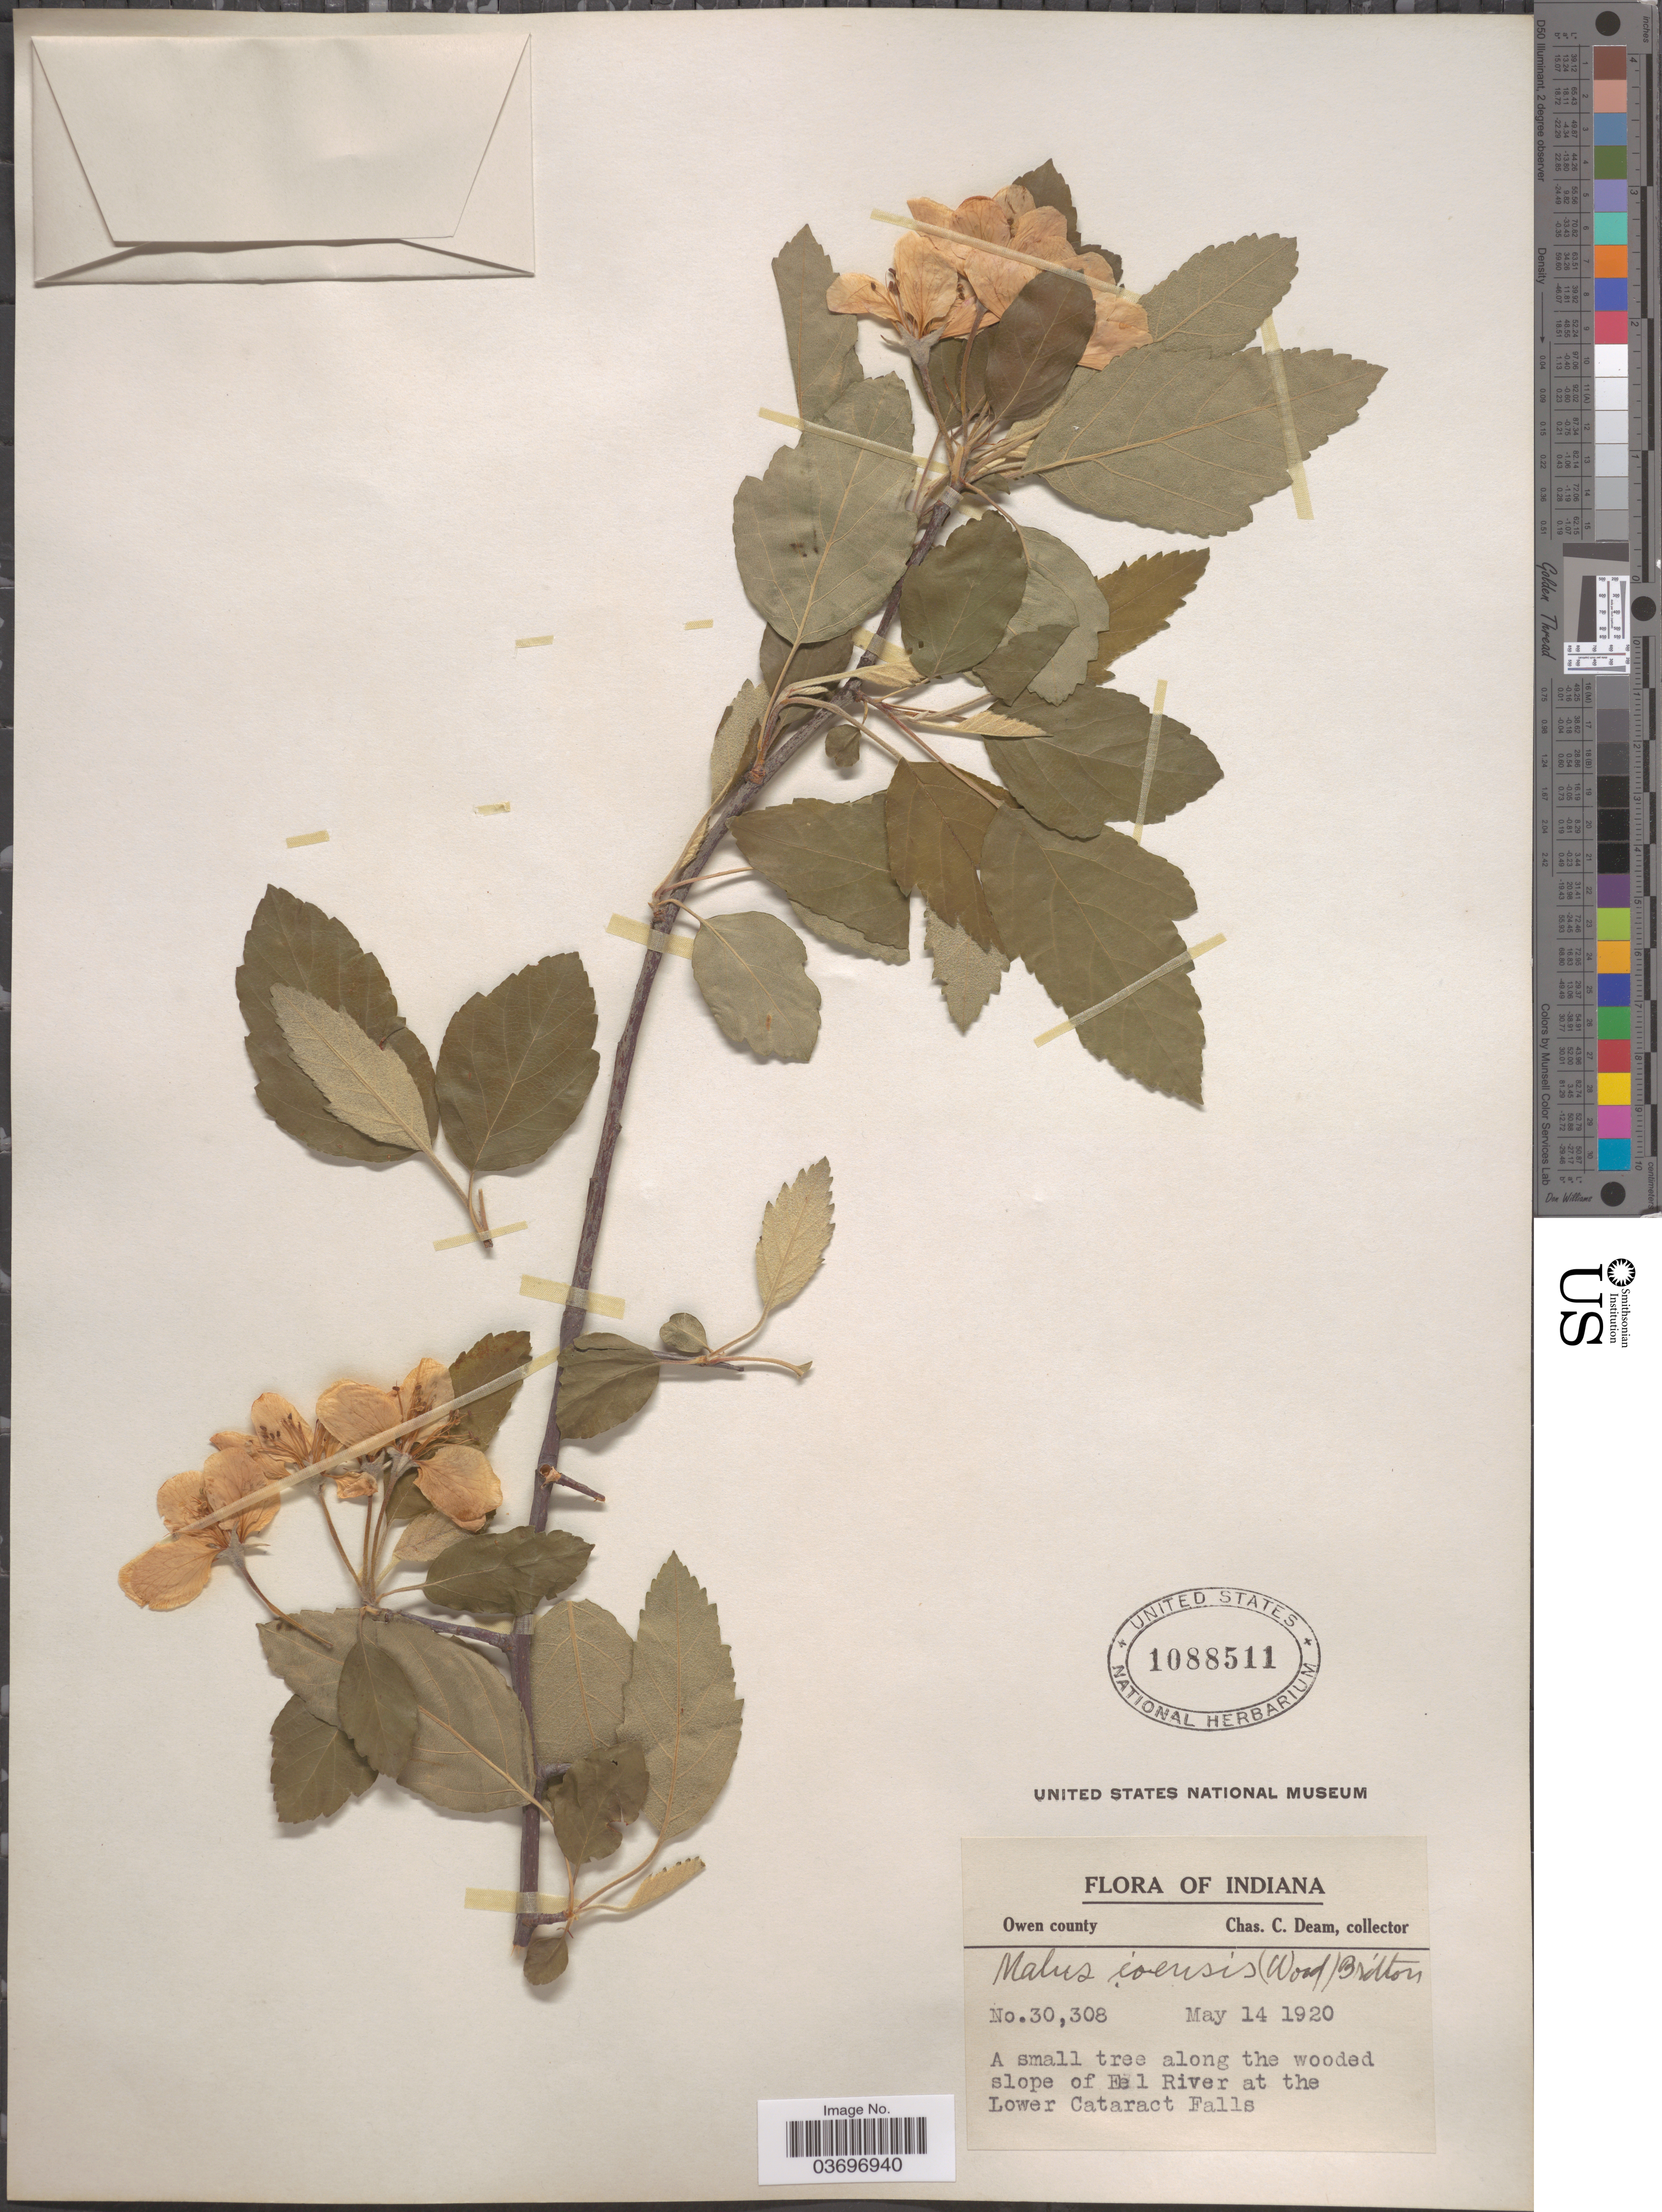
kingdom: Plantae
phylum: Tracheophyta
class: Magnoliopsida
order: Rosales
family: Rosaceae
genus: Malus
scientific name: Malus ioensis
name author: (Alph. Wood) Britton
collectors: C. C. Deam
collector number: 30308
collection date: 1920-05-14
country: United States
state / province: Indiana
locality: Owen county. Along the wooded slope of Eel River at the Lower Cataract Falls.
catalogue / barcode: US 1088511